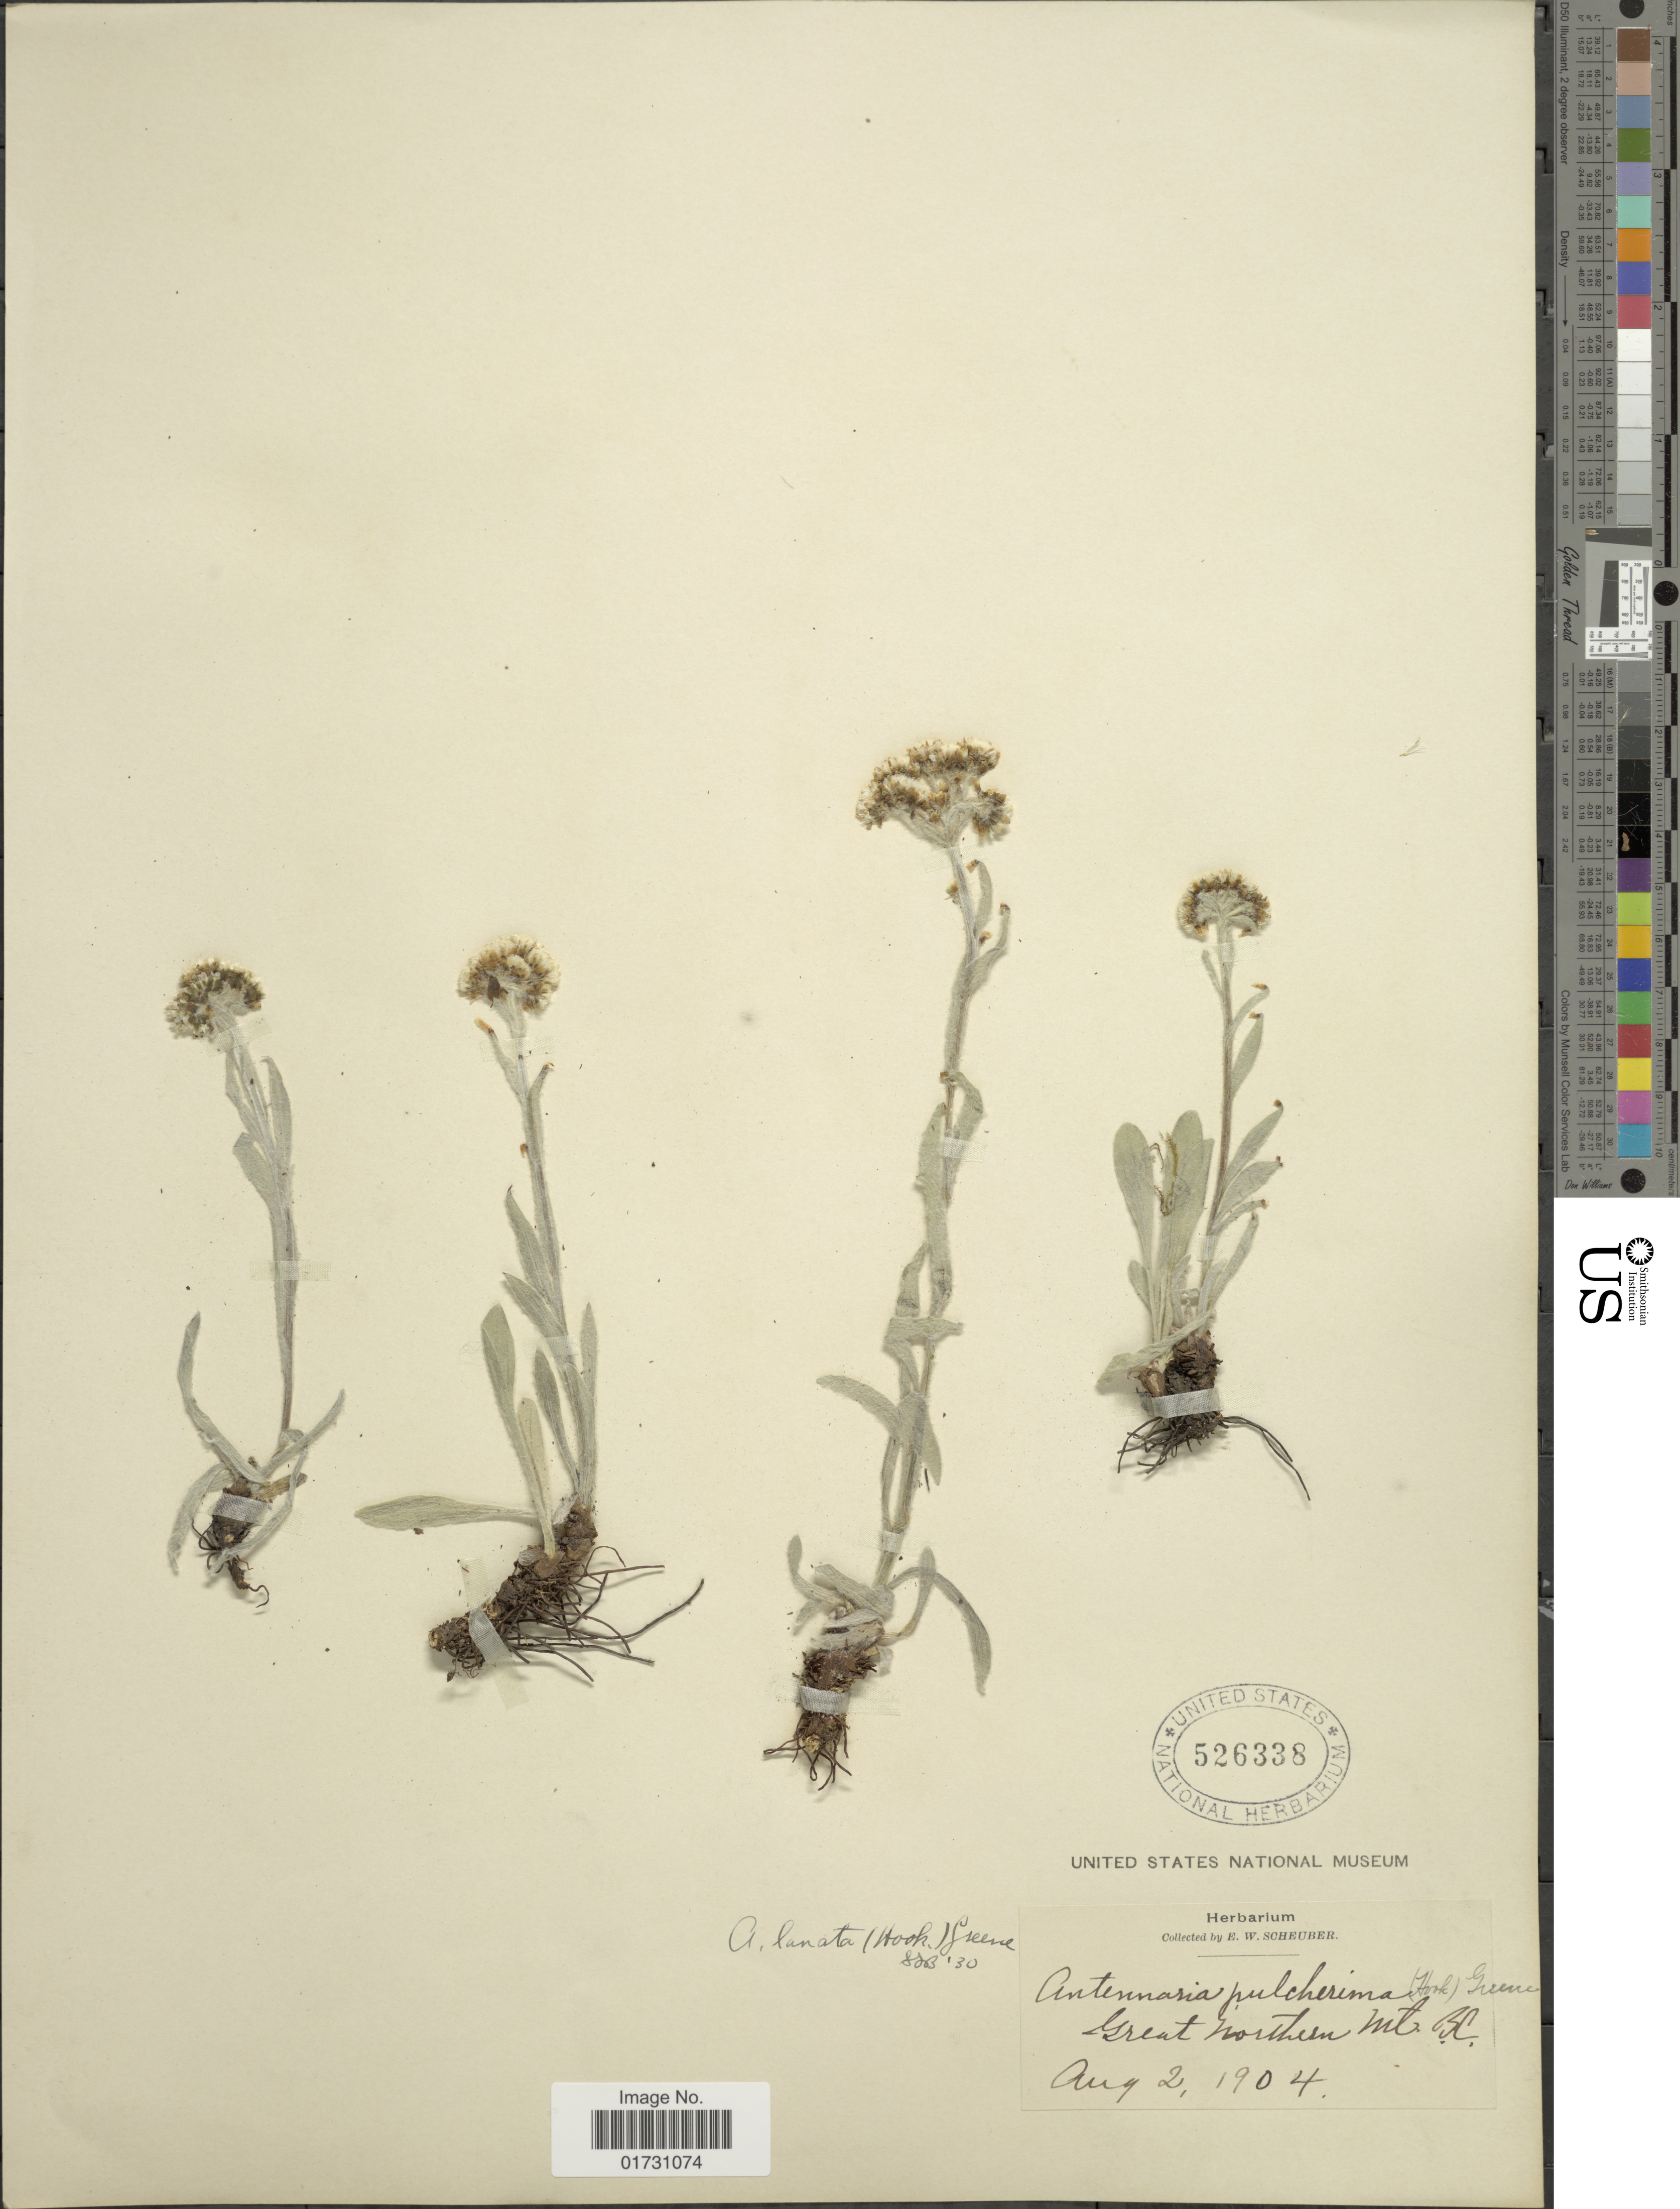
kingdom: Plantae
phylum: Tracheophyta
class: Magnoliopsida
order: Asterales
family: Asteraceae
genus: Antennaria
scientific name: Antennaria lanata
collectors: E. Scheuber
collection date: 1904-08-02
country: Canada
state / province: British Columbia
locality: Great Northern Mt. B. C.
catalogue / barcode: US 526338